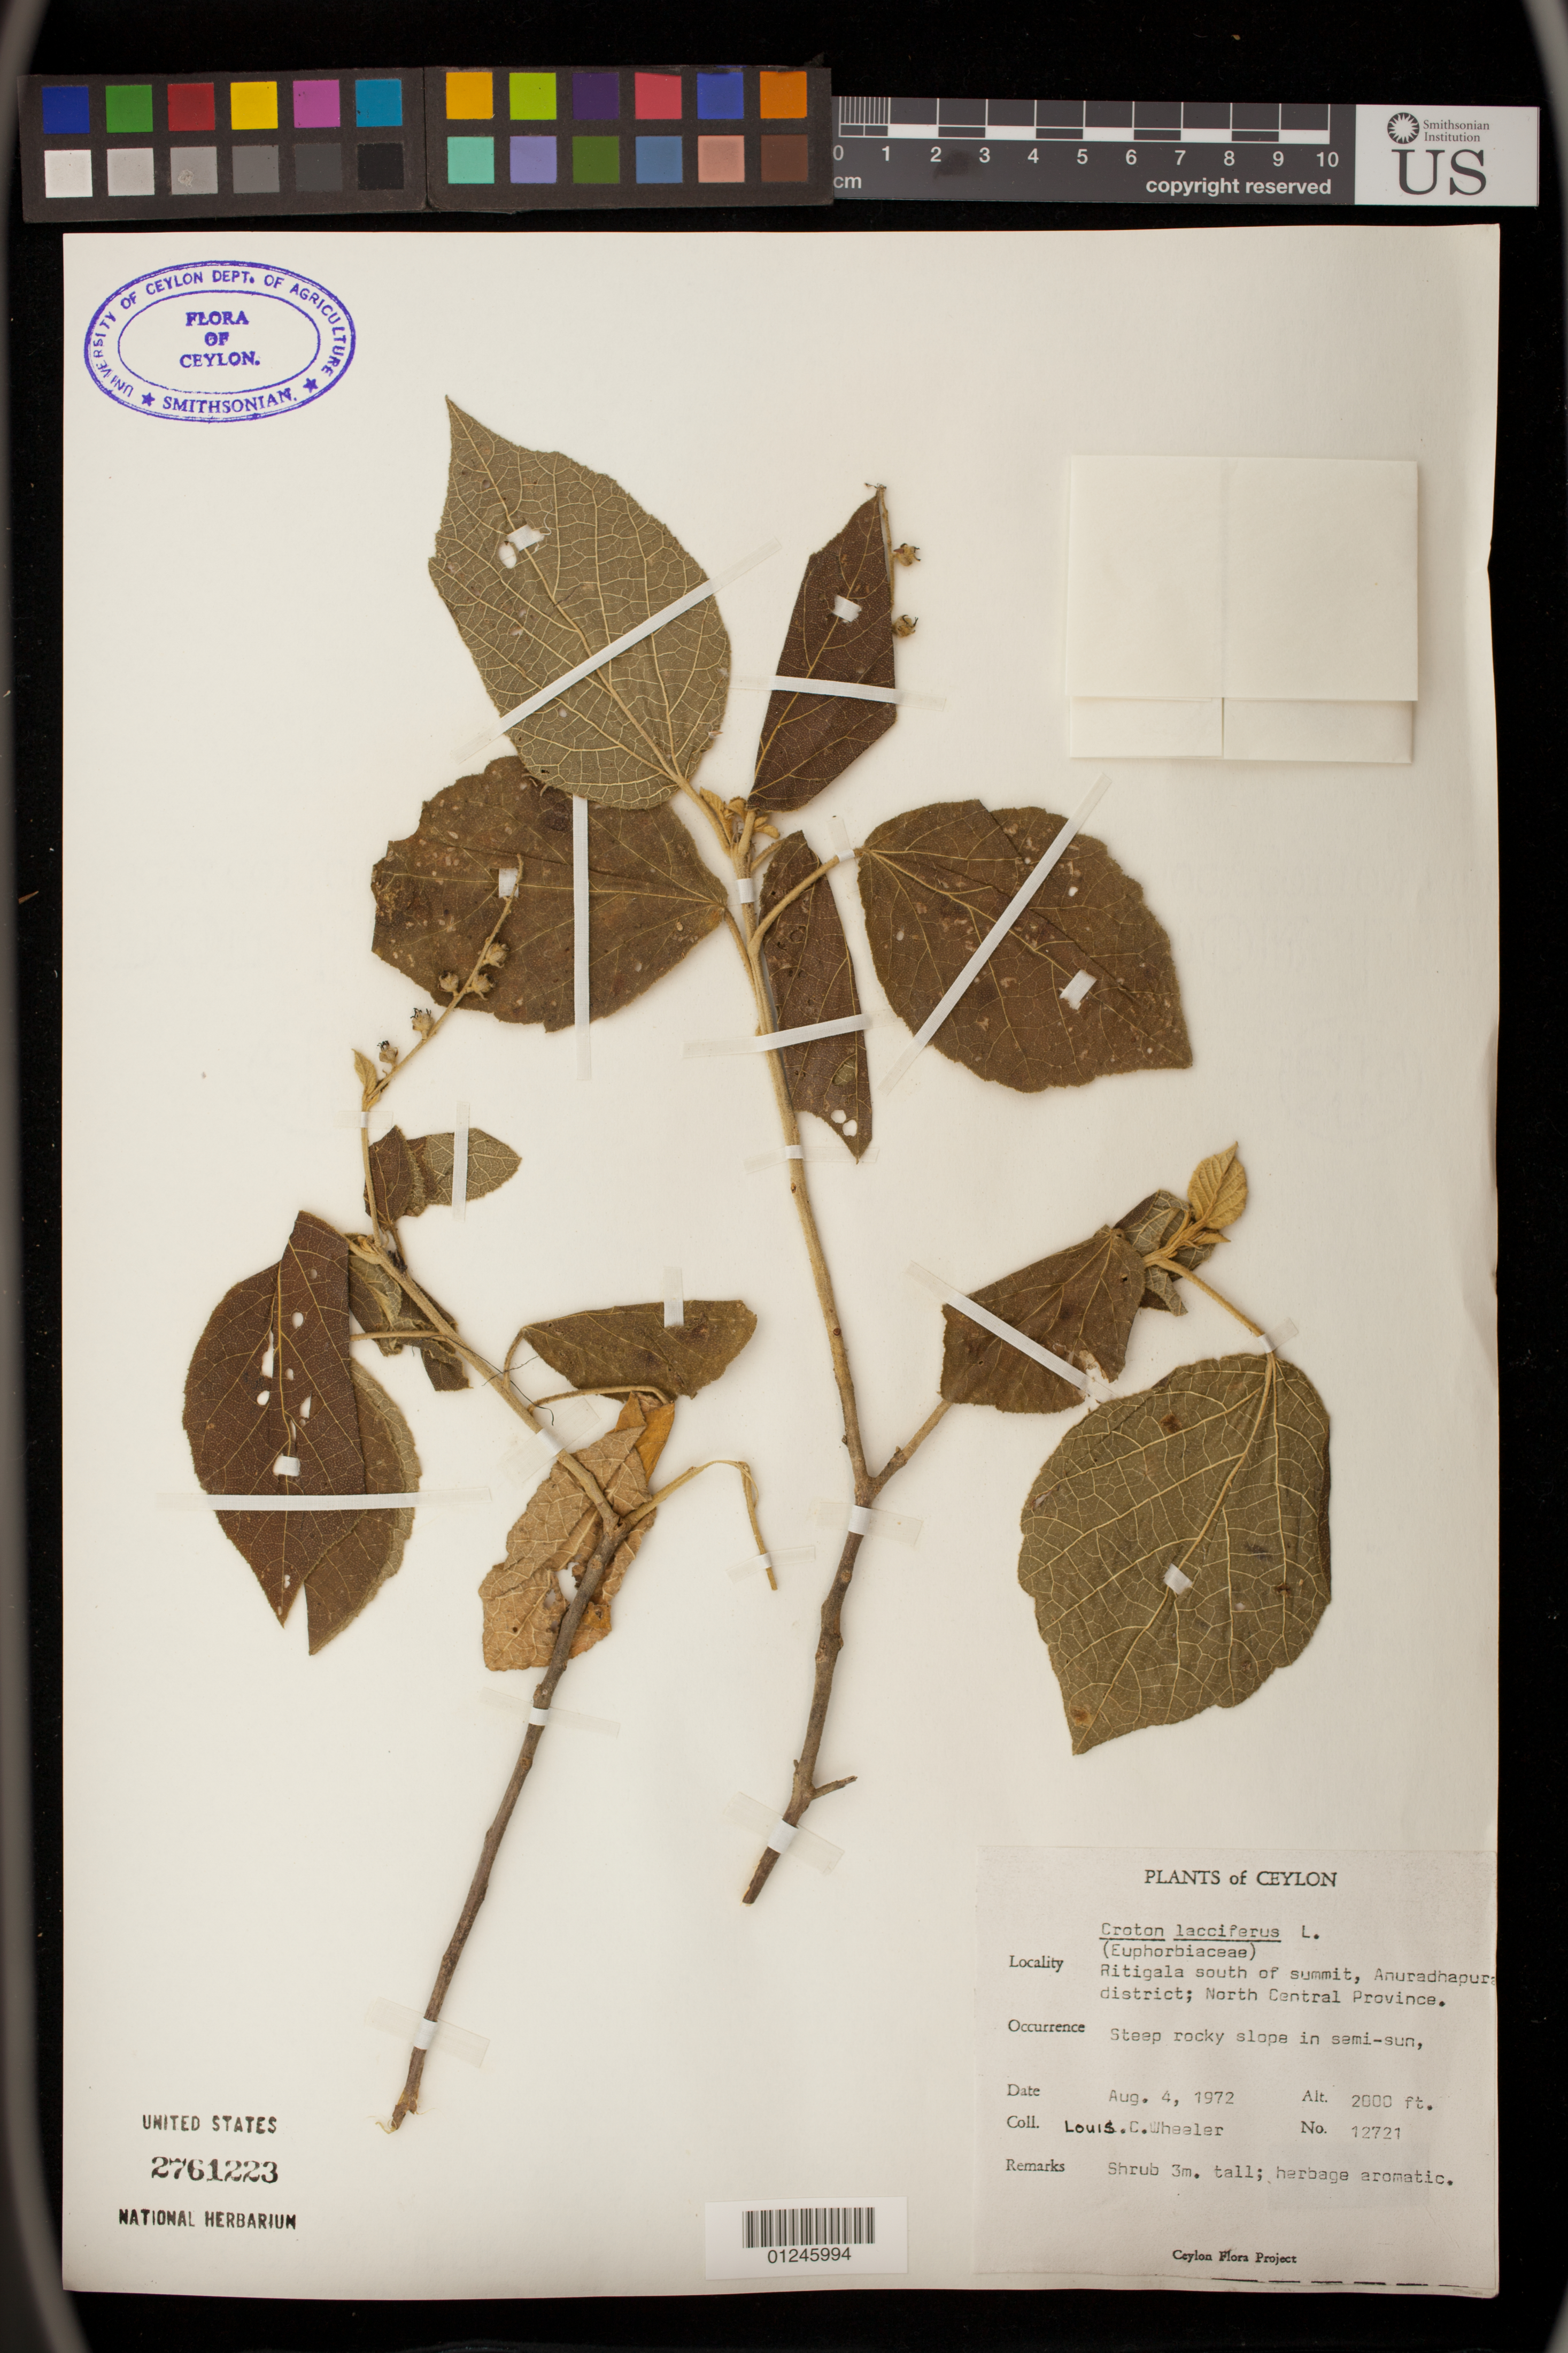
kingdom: Plantae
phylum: Tracheophyta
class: Magnoliopsida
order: Malpighiales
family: Euphorbiaceae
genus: Croton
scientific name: Croton lacciferus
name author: Blanco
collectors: L. C. Wheeler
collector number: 12721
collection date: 1972-08-04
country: Sri Lanka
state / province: North Central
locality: Ritigala south of summit, Anuradhapura district.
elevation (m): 610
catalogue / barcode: US 2761223